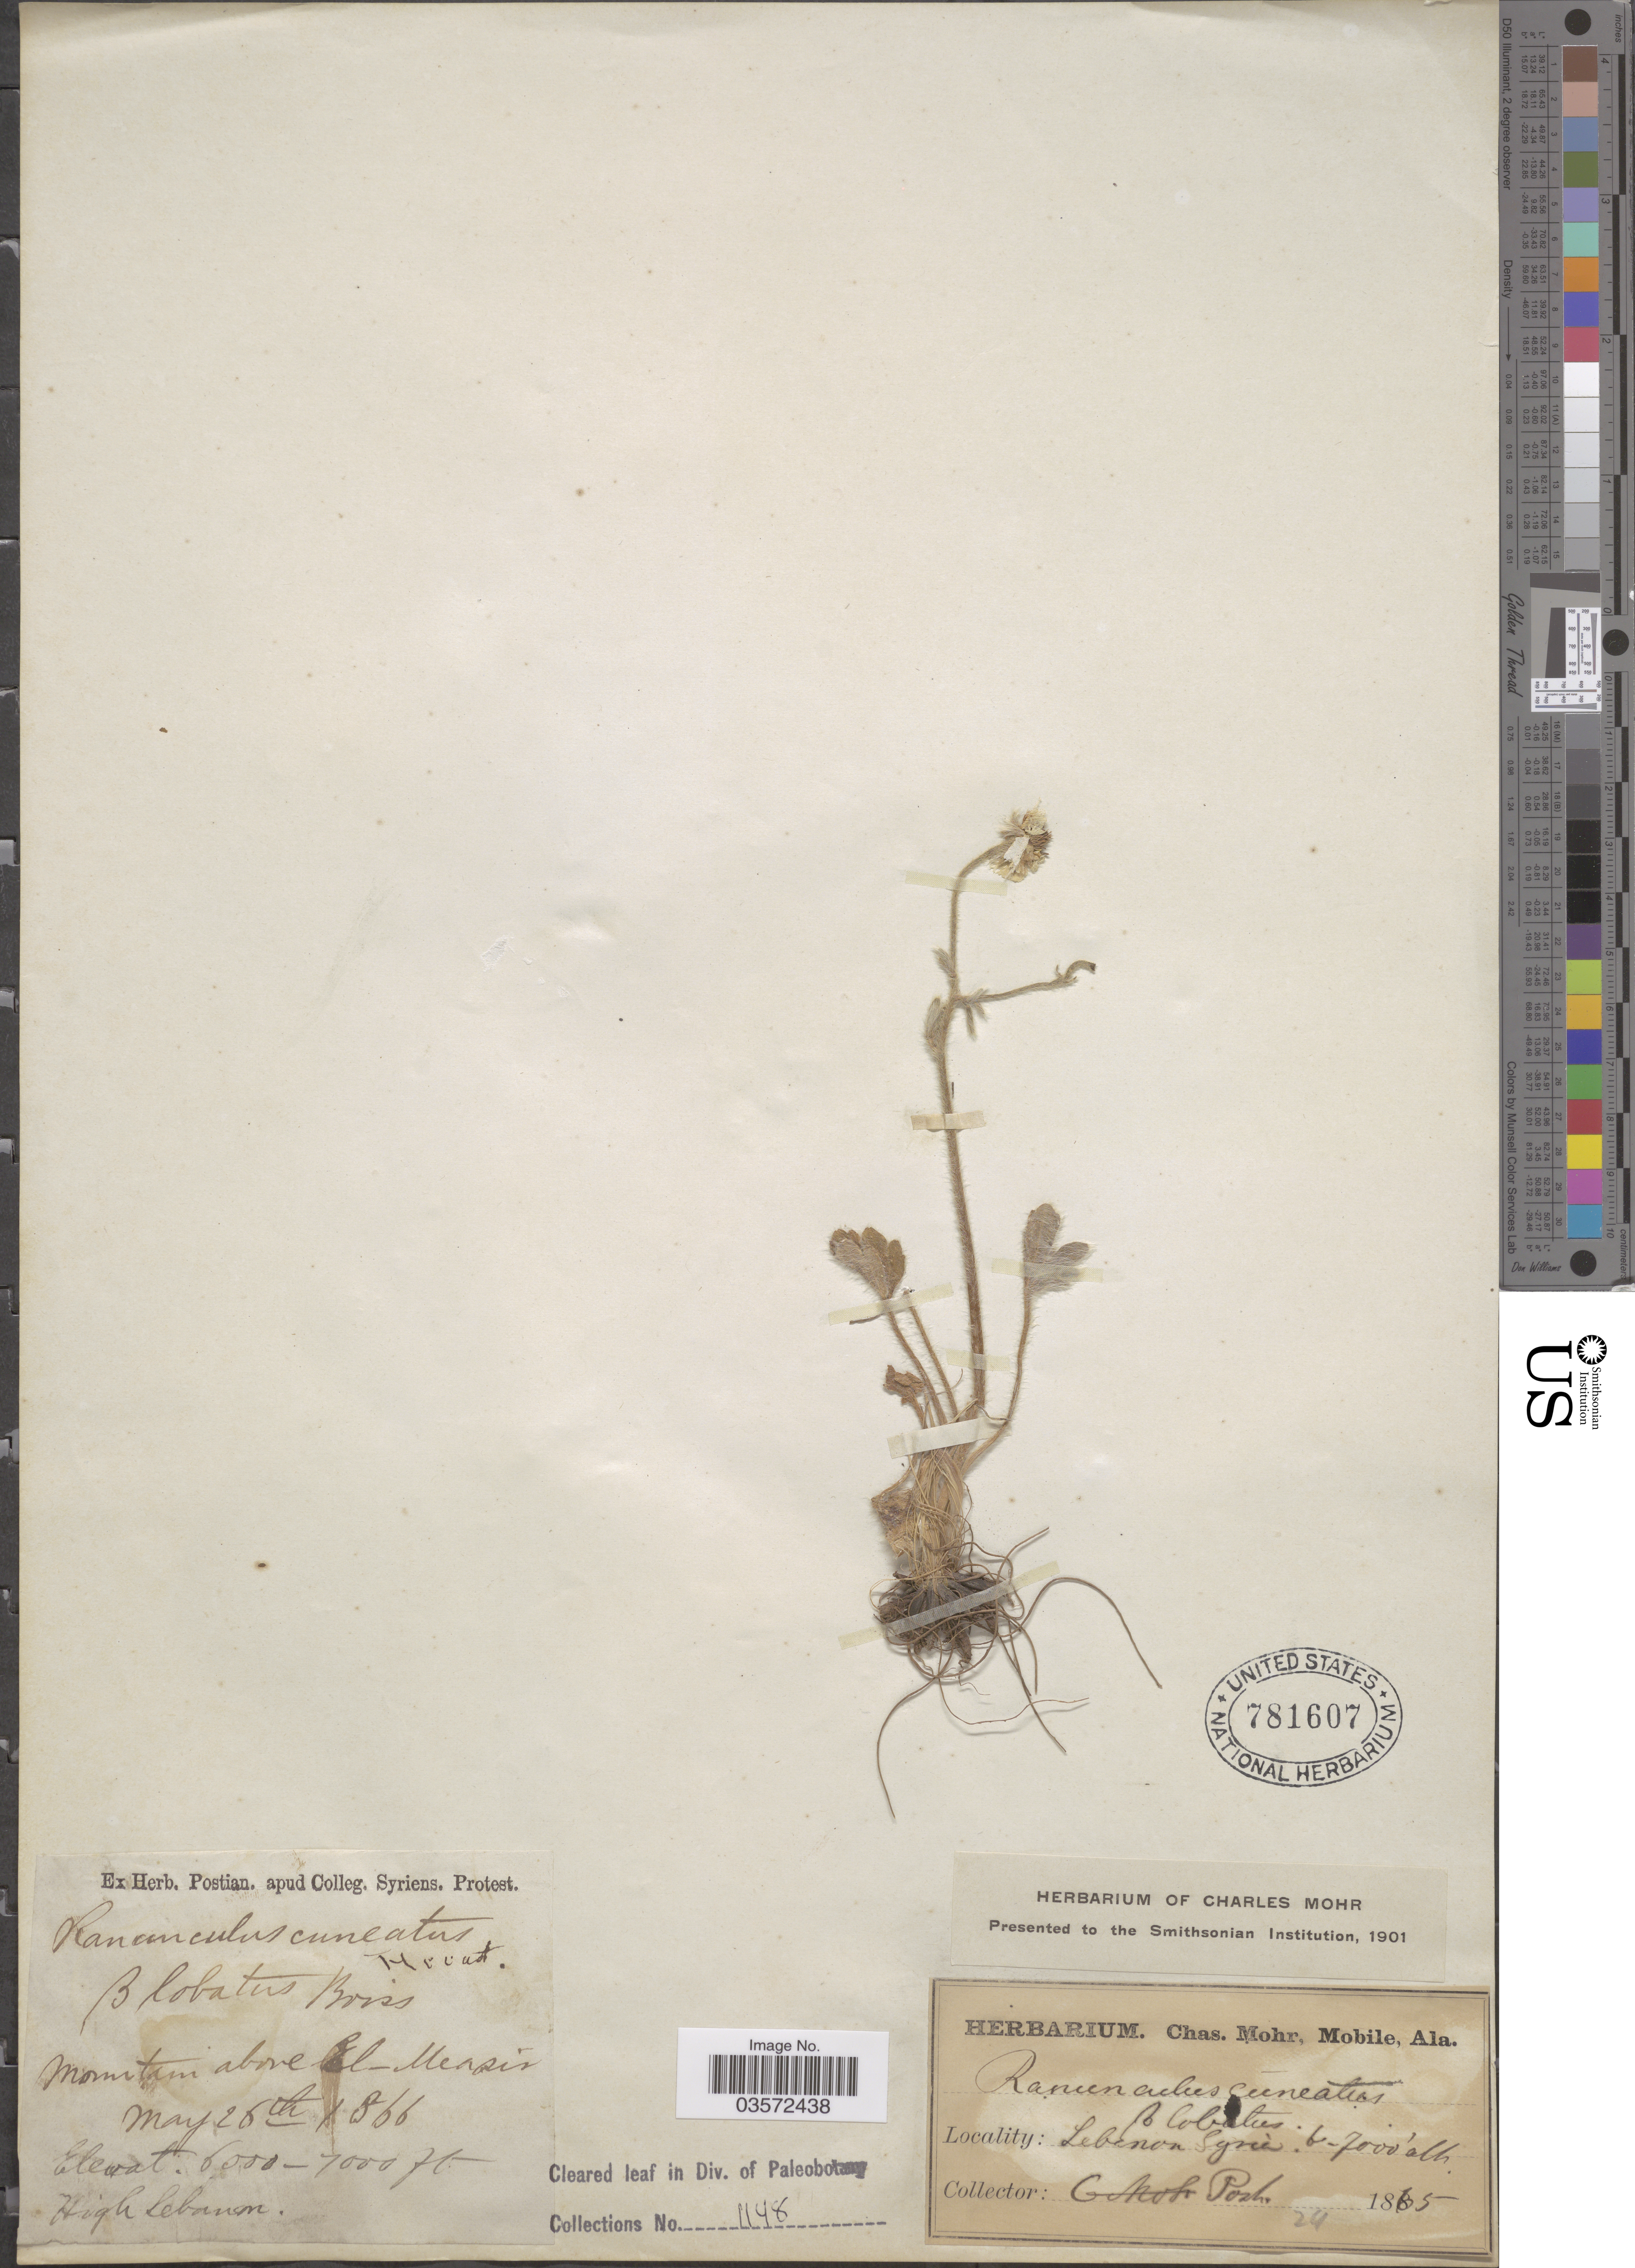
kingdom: Plantae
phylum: Tracheophyta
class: Magnoliopsida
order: Ranunculales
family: Ranunculaceae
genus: Ranunculus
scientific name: Ranunculus cuneatus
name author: Boiss.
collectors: -- Post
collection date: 1866-05-26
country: Lebanon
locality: Mountain above El Measín [interpreted]. Lebanon, Syria.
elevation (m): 1829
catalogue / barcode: US 781607